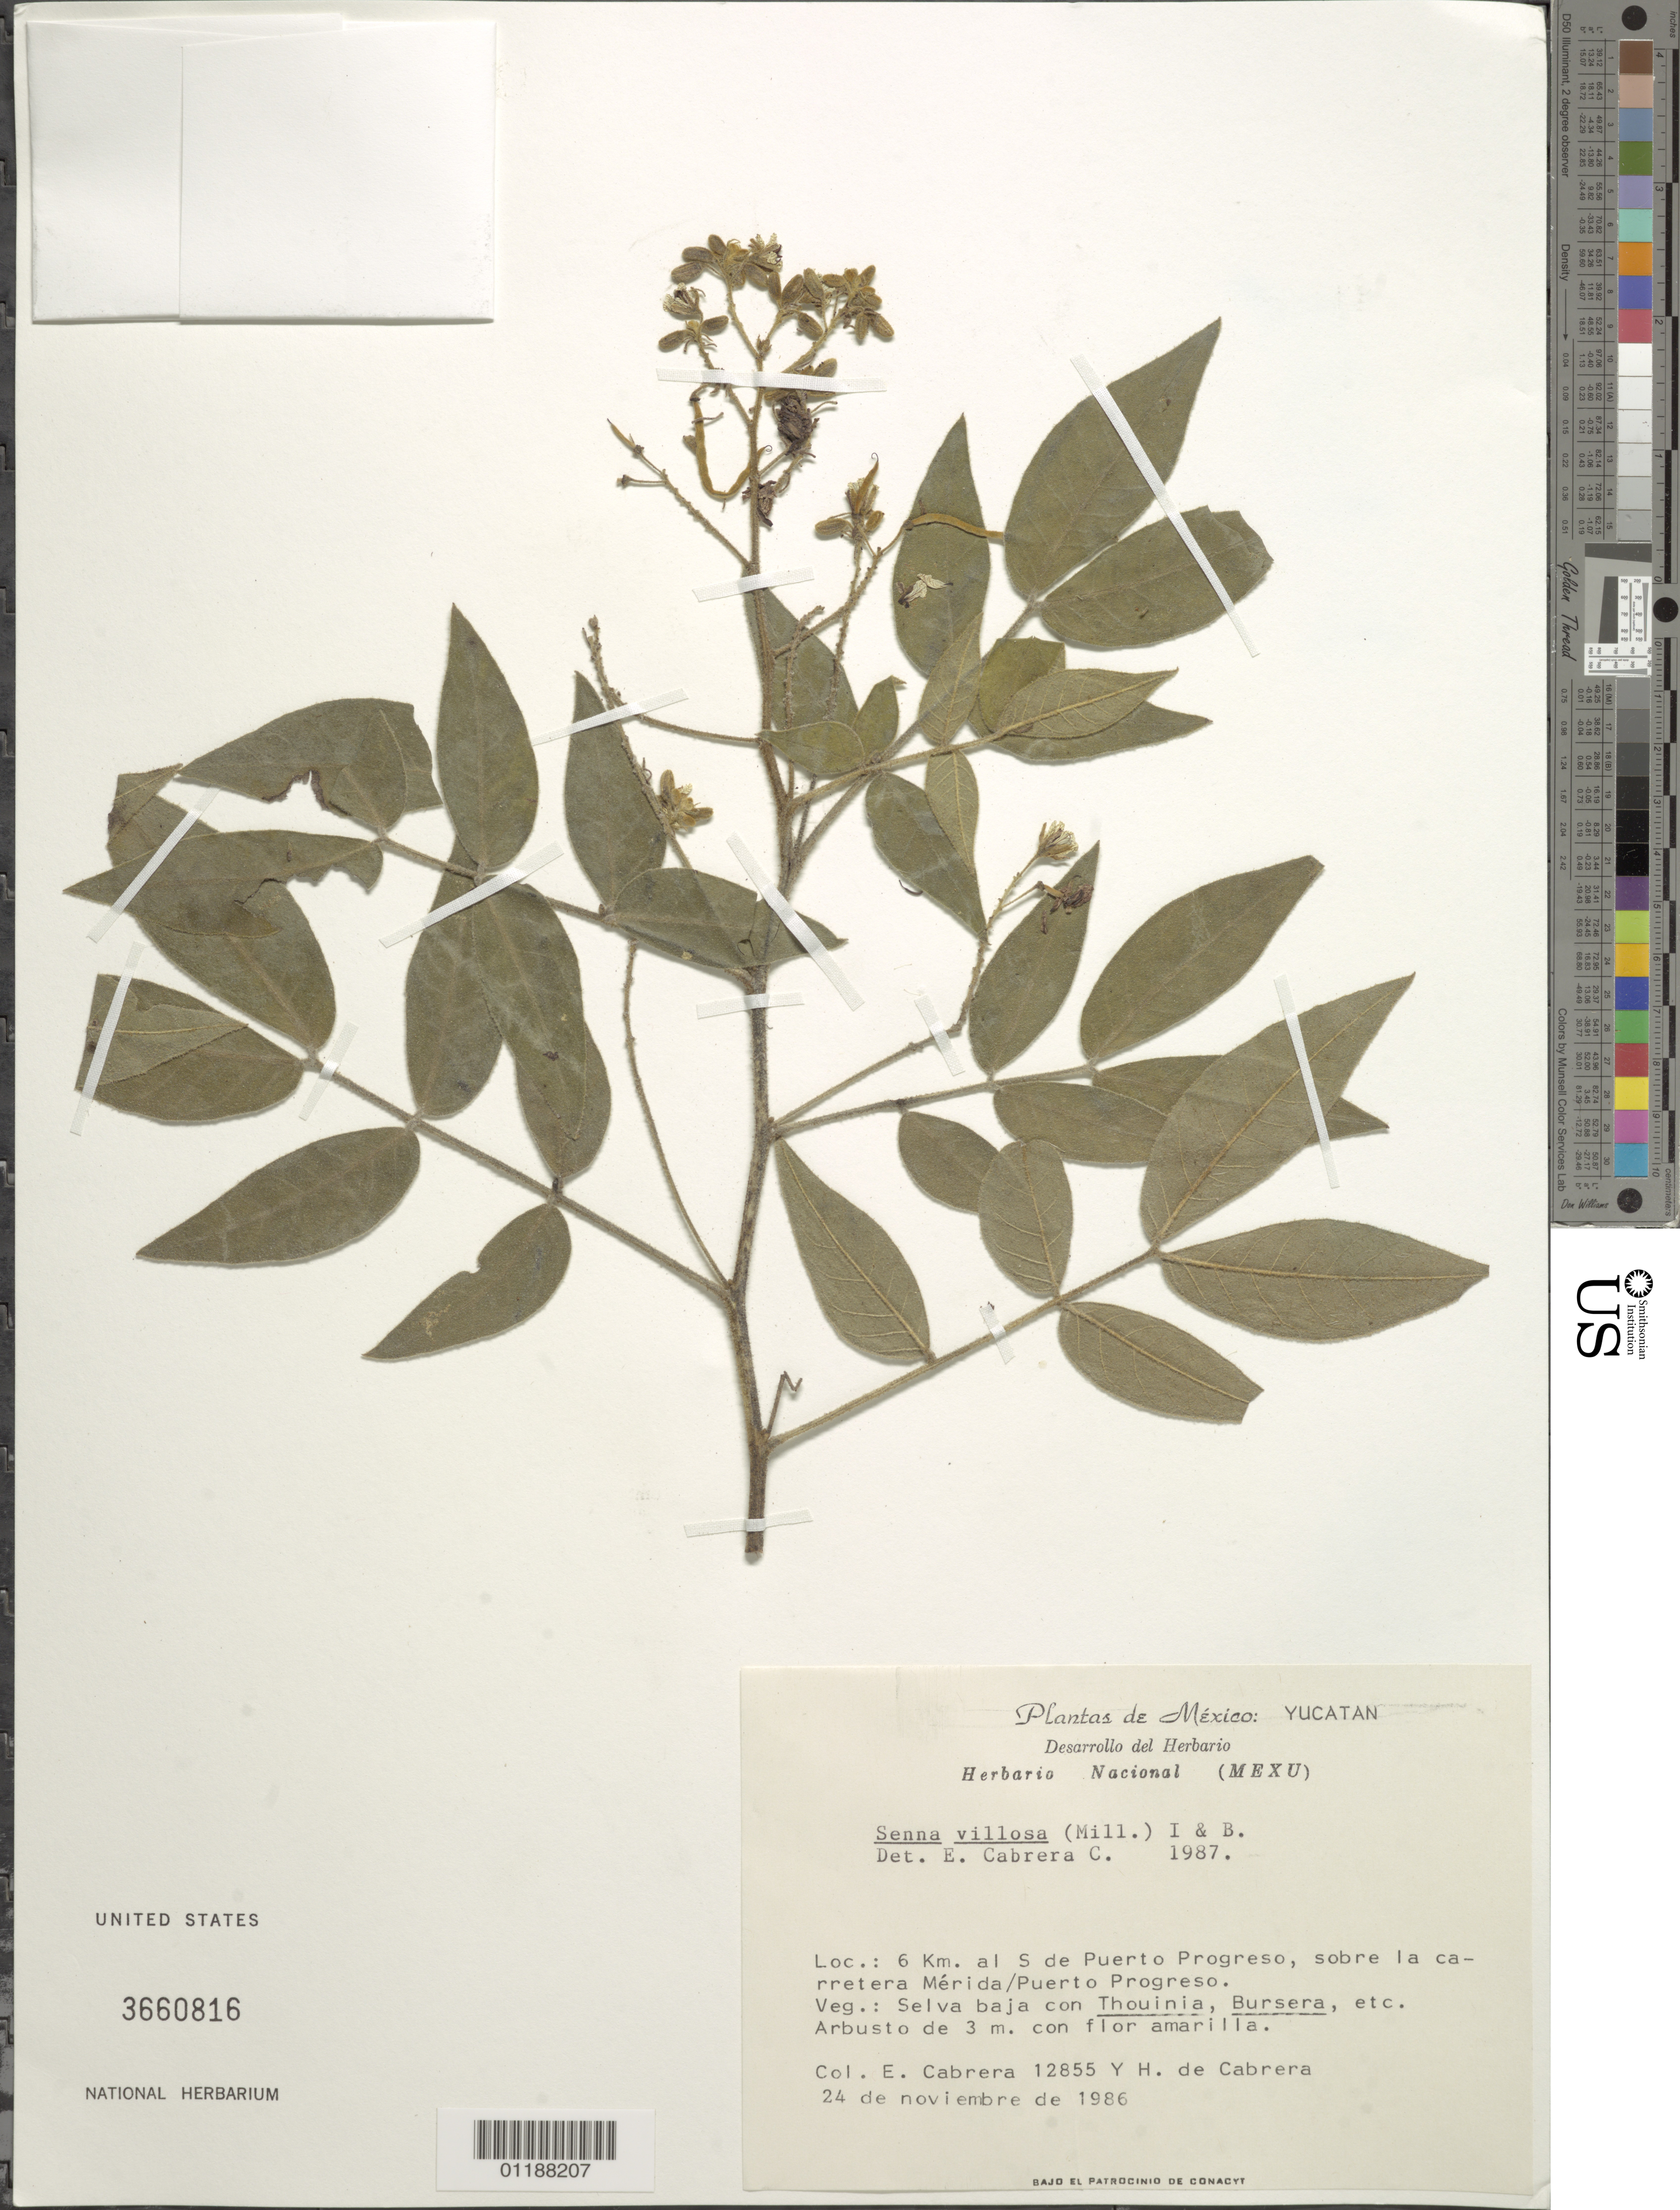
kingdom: Plantae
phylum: Tracheophyta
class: Magnoliopsida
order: Fabales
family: Fabaceae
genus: Senna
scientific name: Senna villosa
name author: (Mill.) H.S. Irwin & Barneby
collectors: E. Cabrera & Y. Cabrera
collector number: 12855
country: Mexico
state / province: Yucatan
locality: S de Puerto Progreso, sobre la caretera Merida/Puerto Progresso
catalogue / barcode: US 3660816